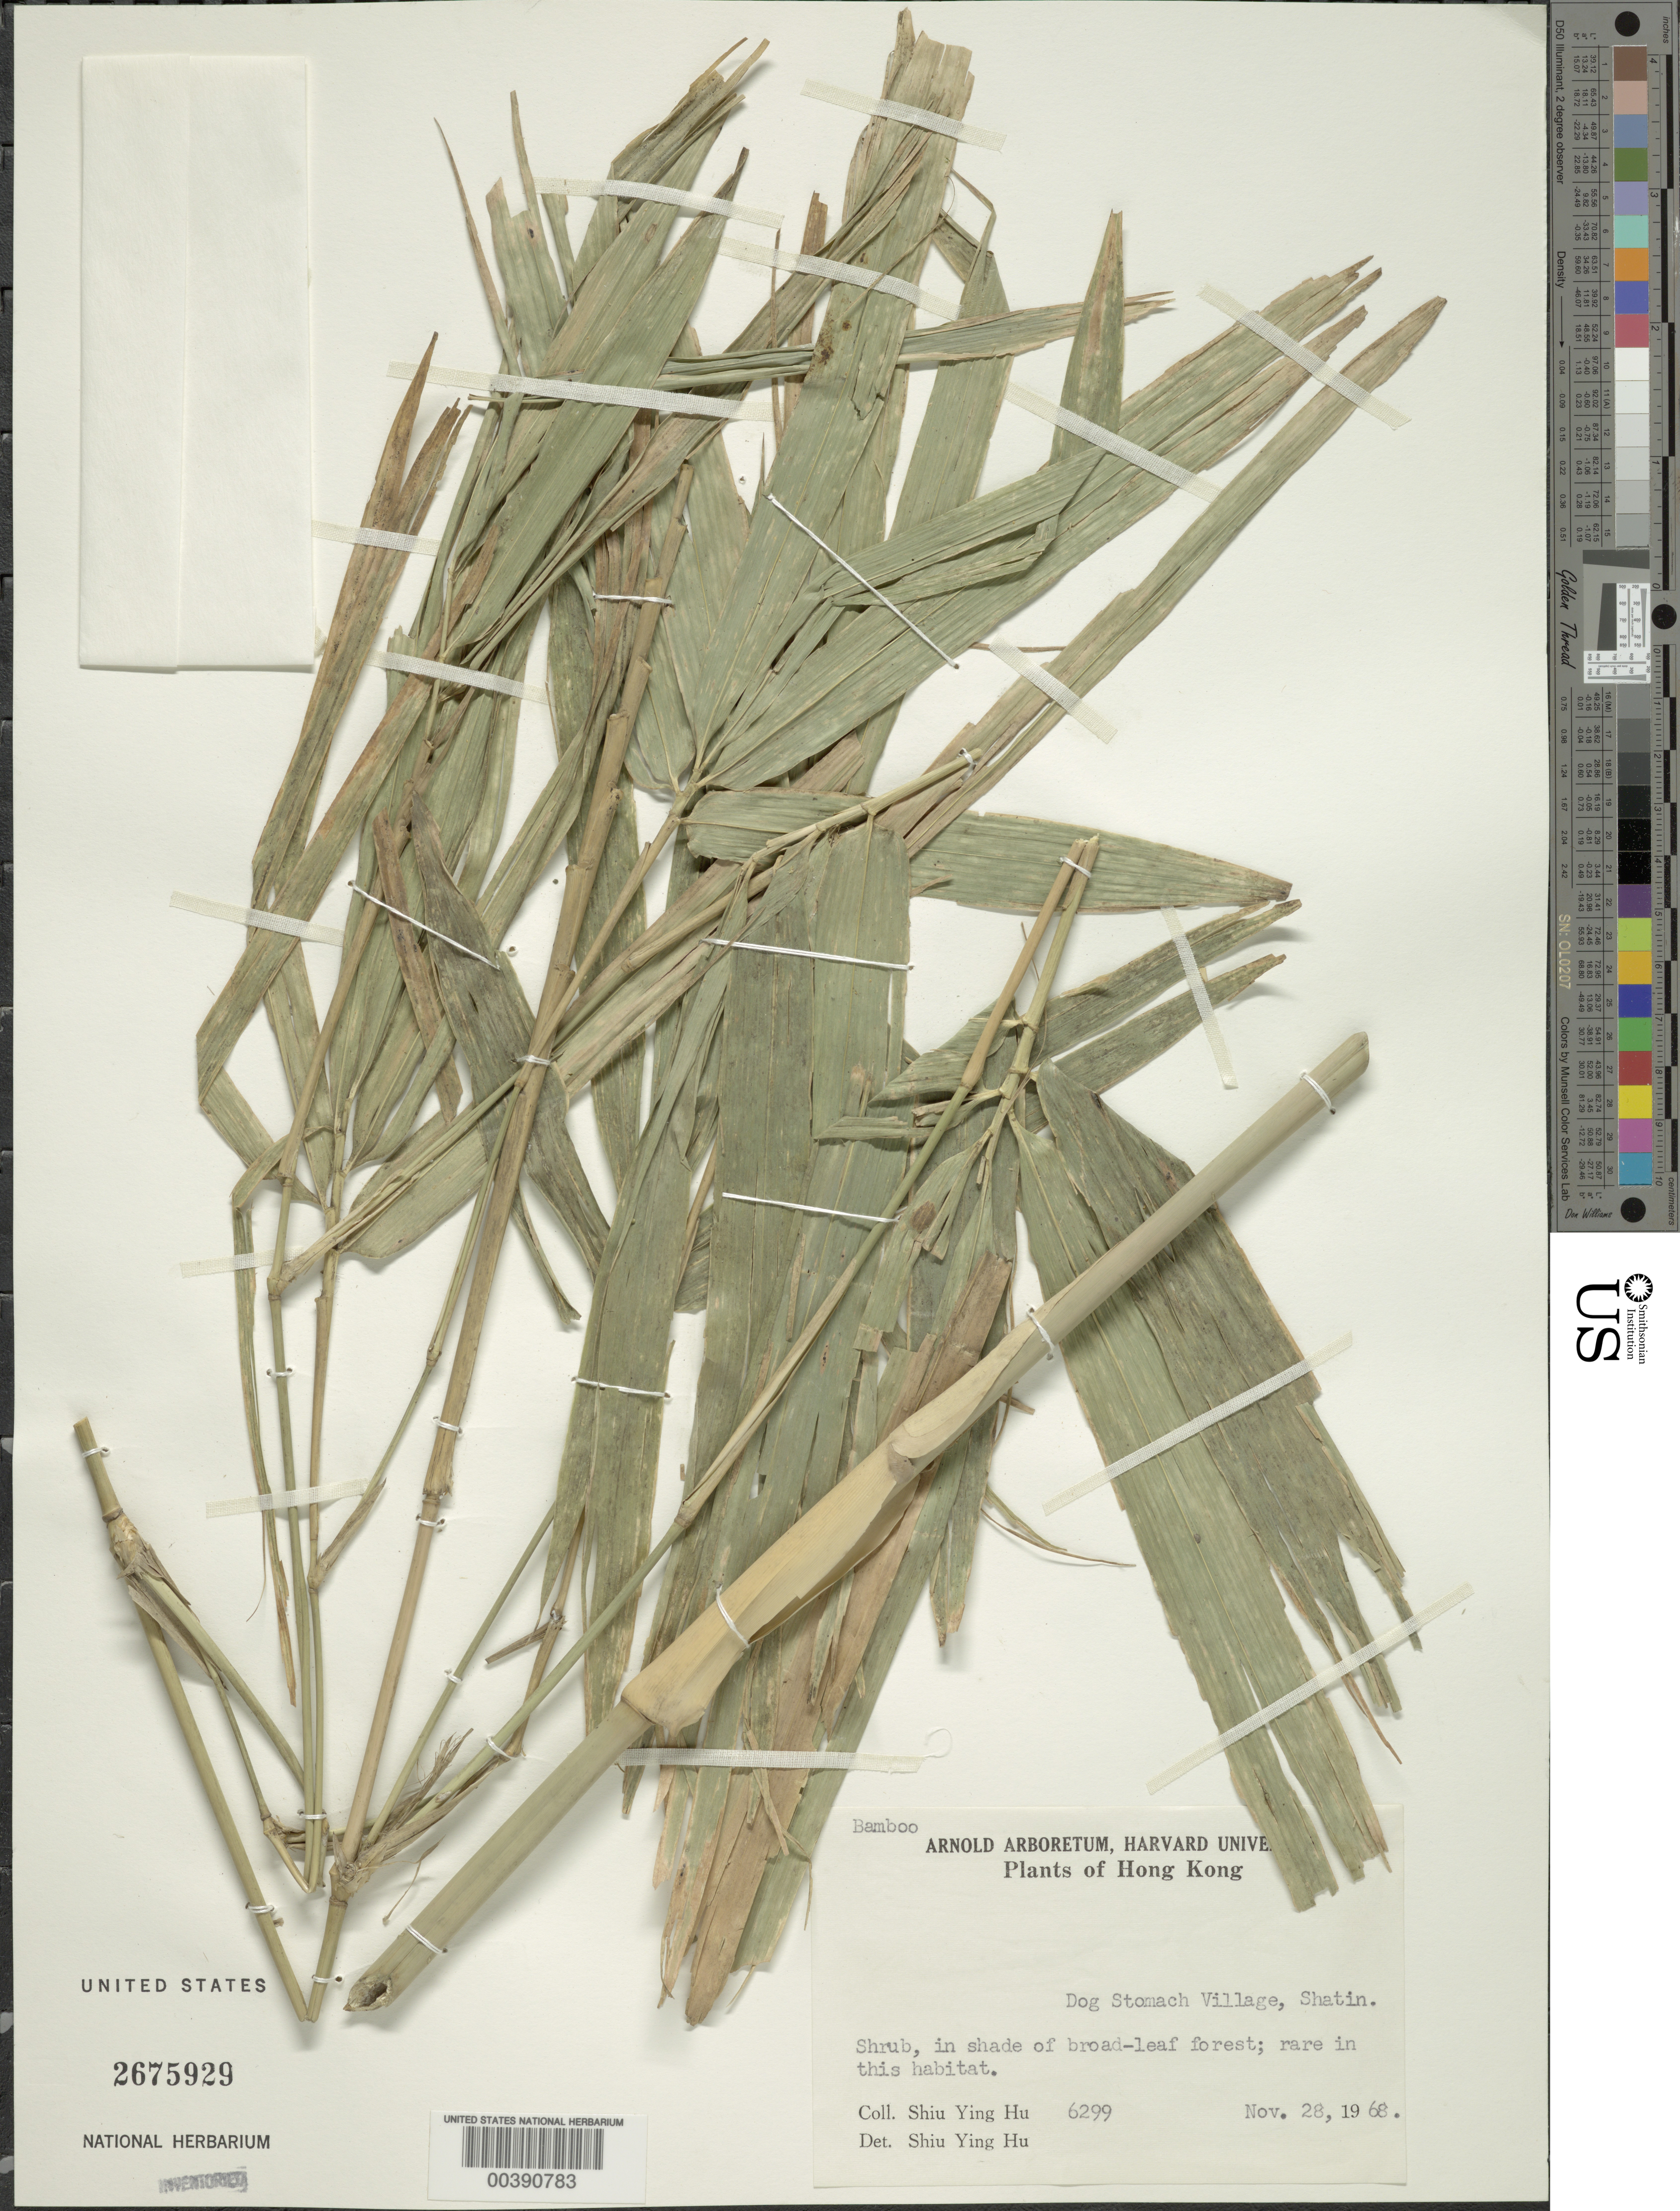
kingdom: Plantae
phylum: Tracheophyta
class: Liliopsida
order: Poales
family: Poaceae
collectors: Y. Shiu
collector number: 6299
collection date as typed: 28 Nov 1968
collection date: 1968-11-28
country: China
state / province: Hong Kong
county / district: New Territories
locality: Shatin, dog stomach village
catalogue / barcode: US 2675929